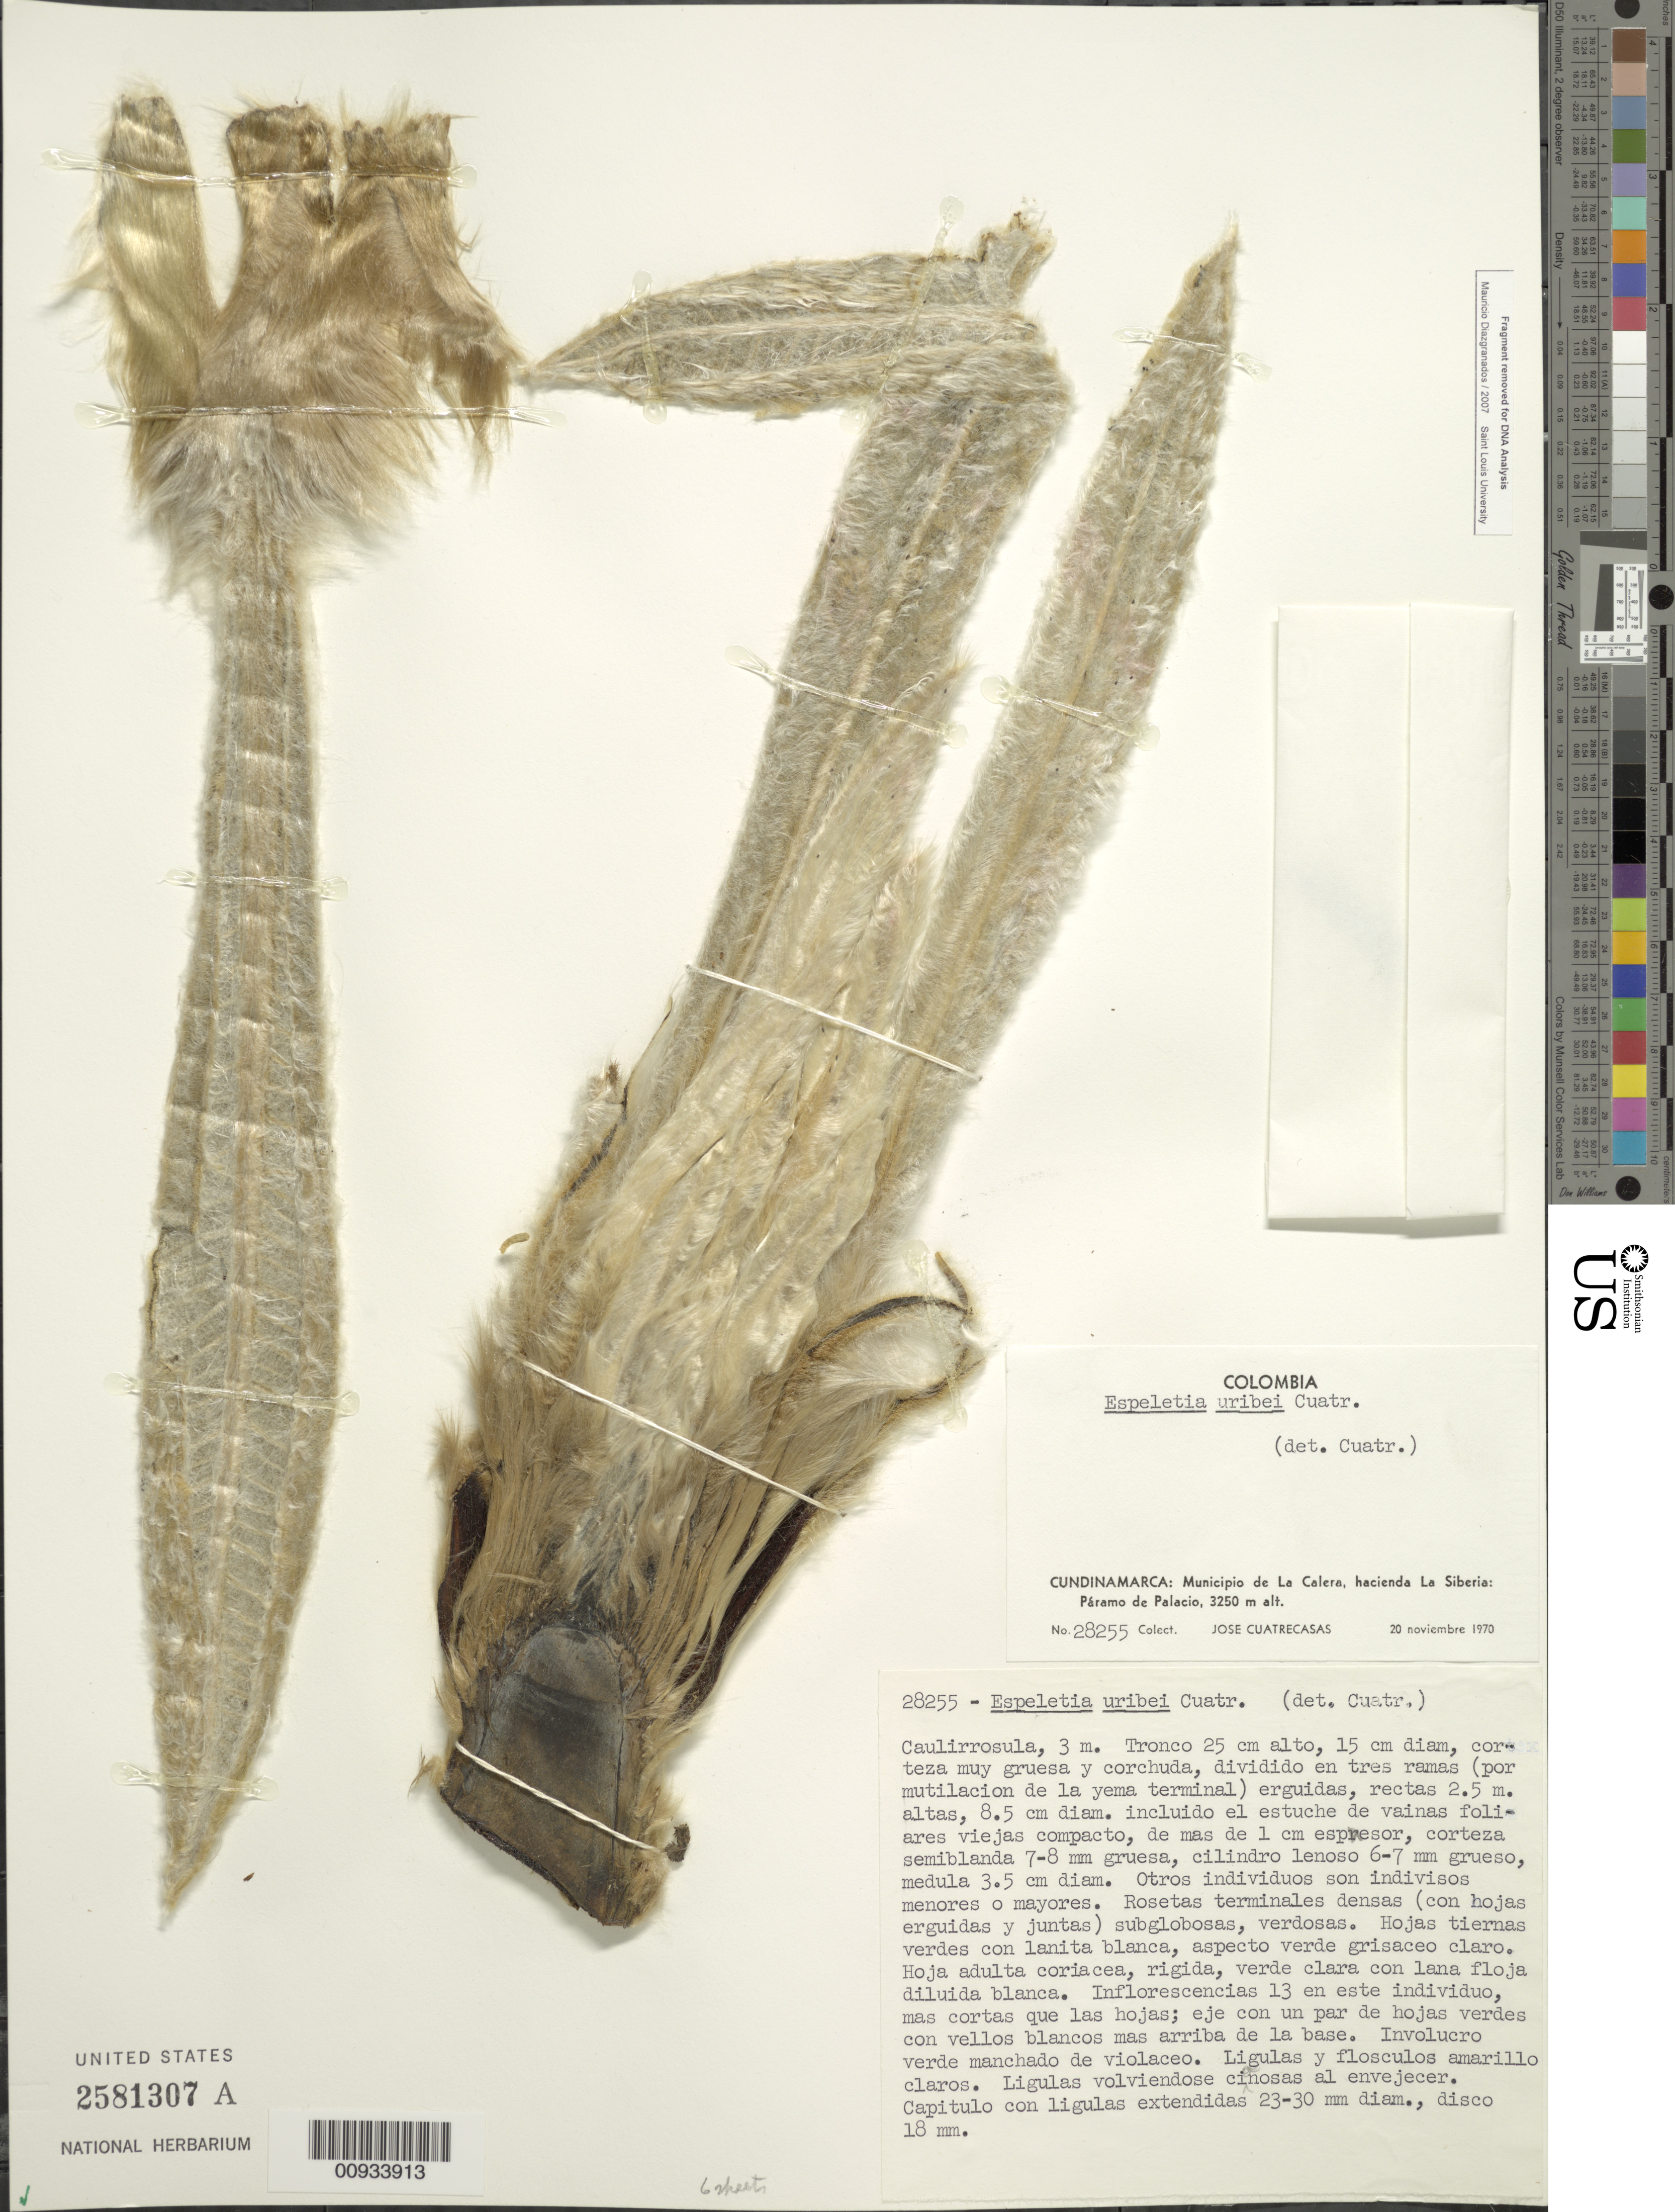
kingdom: Plantae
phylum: Tracheophyta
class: Magnoliopsida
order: Asterales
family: Asteraceae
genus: Espeletia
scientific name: Espeletia uribei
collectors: J. Cuatrecasas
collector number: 28255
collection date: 1970-11-20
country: Colombia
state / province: Cundinamarca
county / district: La Calera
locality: Páramo de Palacios. Hacienda La Siberia, Eastern Cordillera.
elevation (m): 3250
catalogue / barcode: US 2581307A